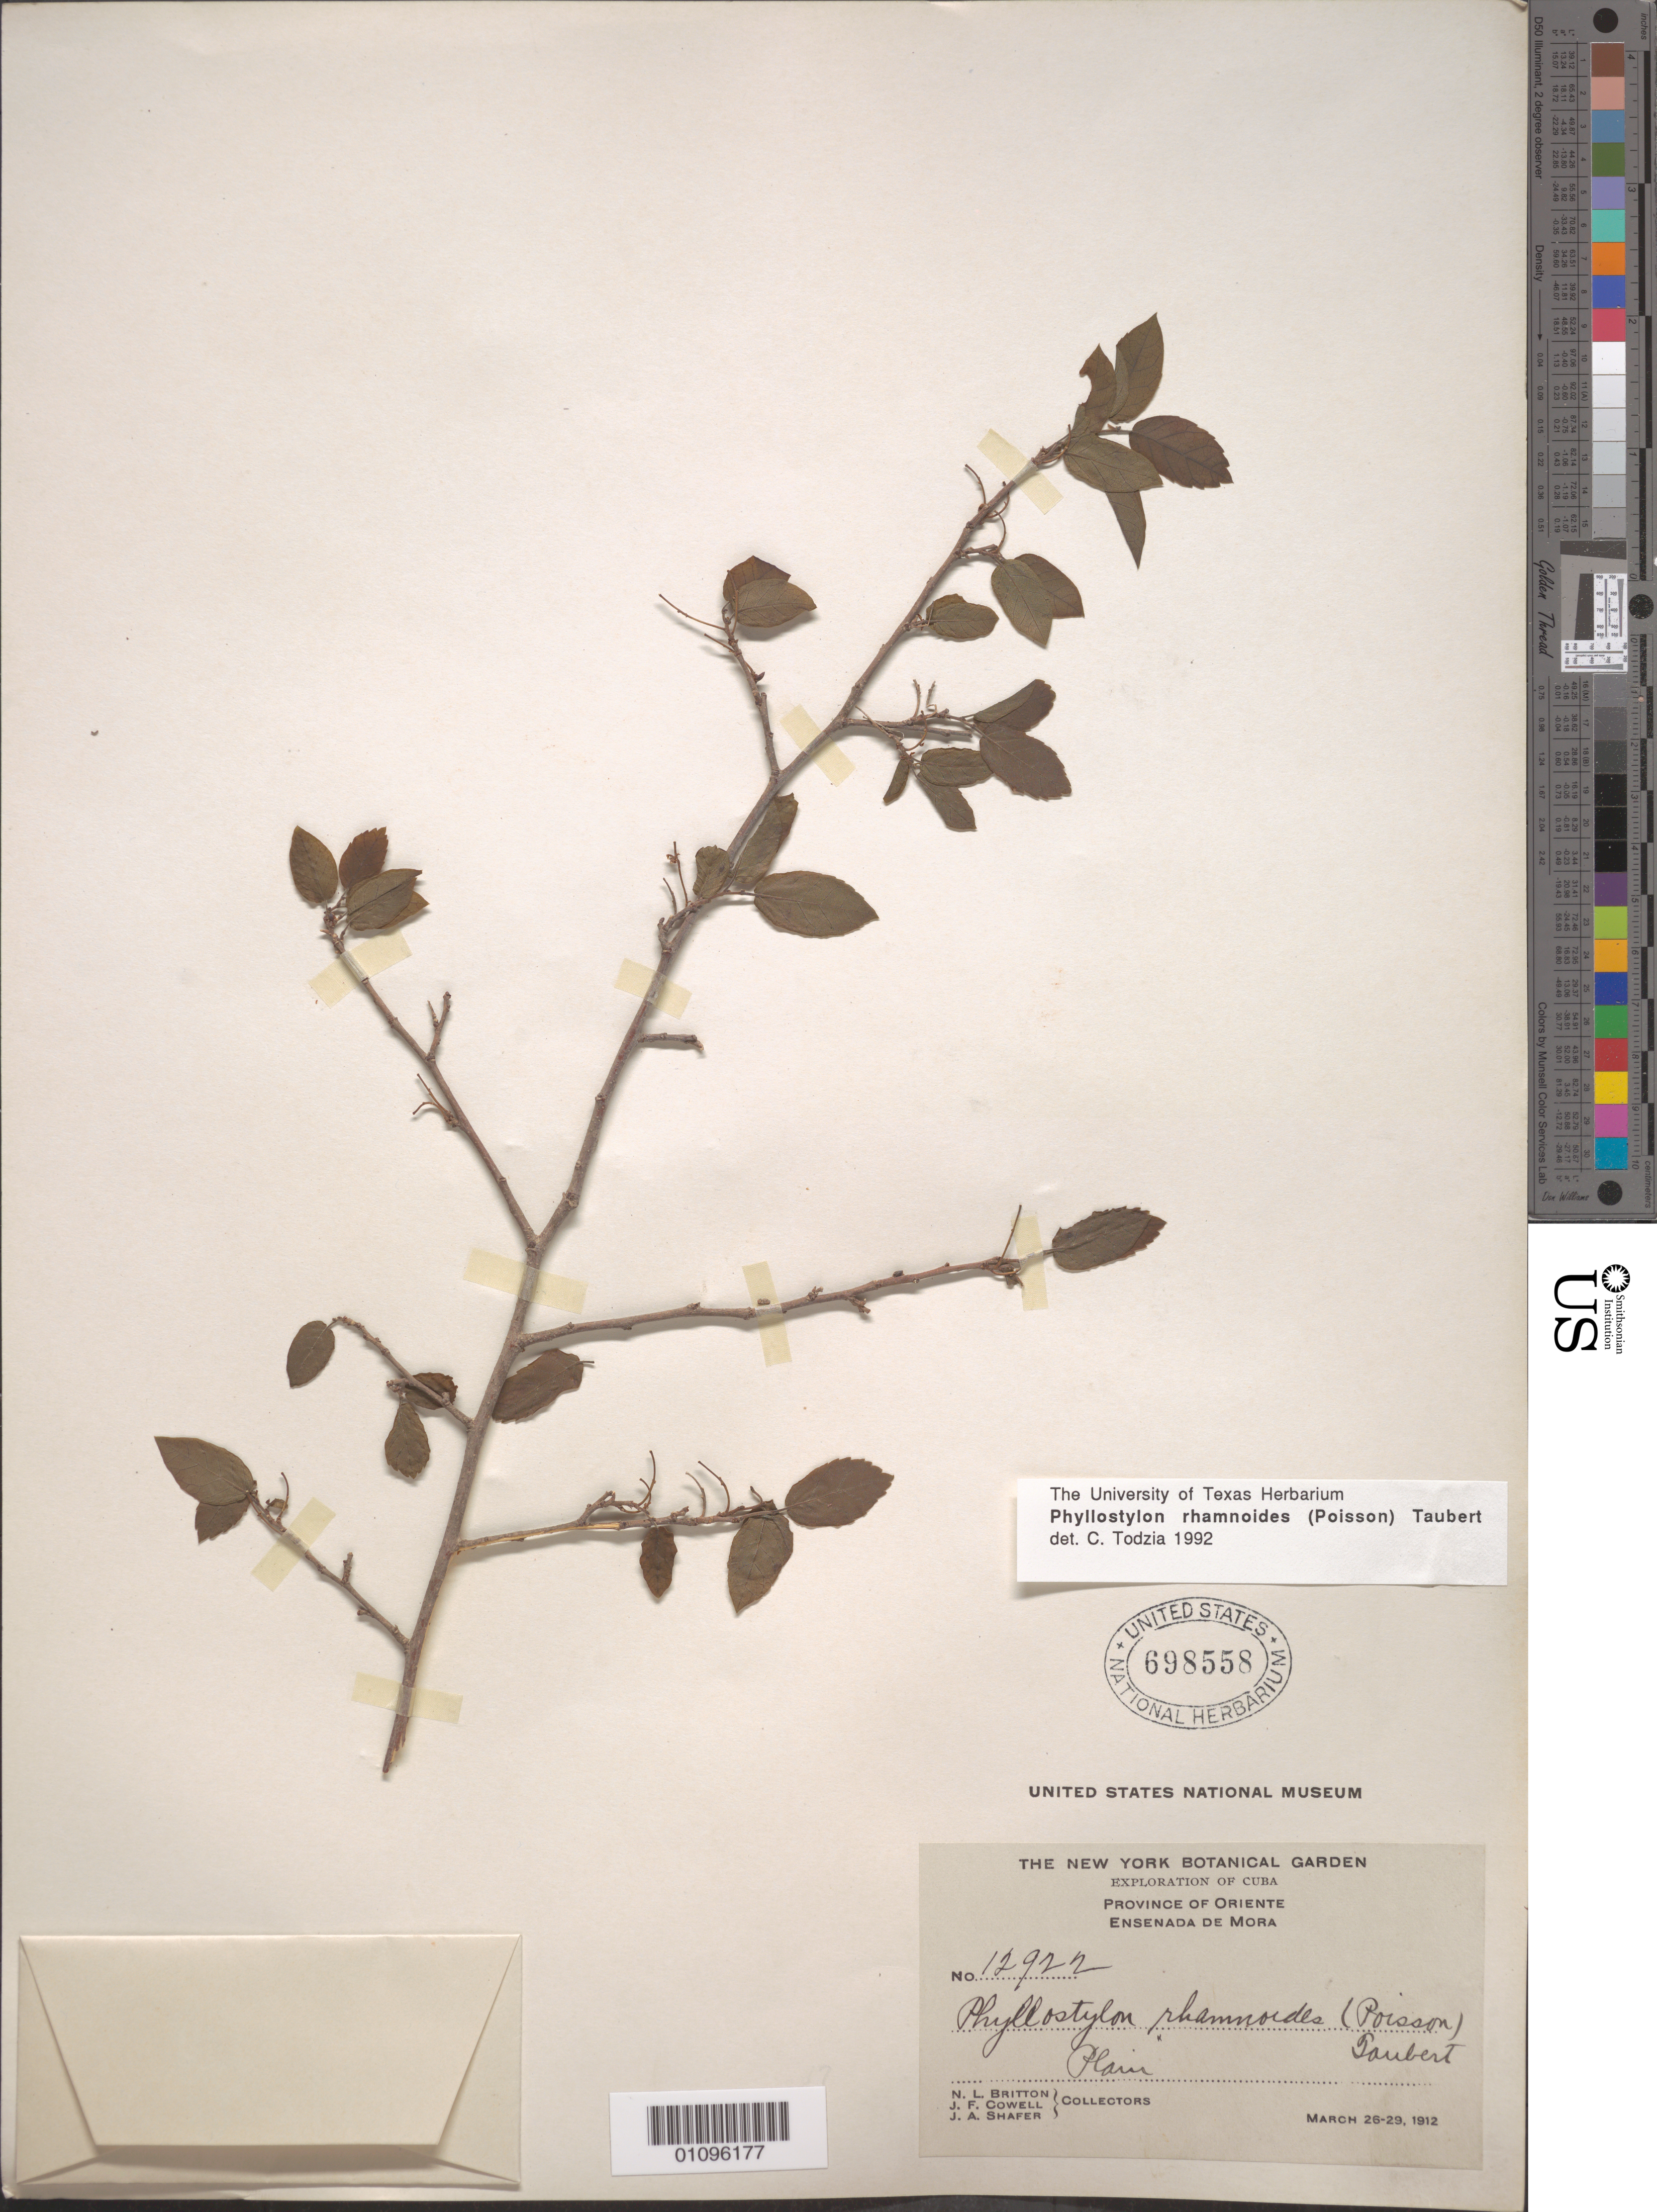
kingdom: Plantae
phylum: Tracheophyta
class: Magnoliopsida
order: Rosales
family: Ulmaceae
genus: Phyllostylon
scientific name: Phyllostylon rhamnoides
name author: (J. Poiss.) Taub.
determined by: Todzia, C. A., (TEX), University of Texas Austin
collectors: N. Britton, J. F. Cowell & J. A. Shafer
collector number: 12922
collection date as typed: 26 Mar 1912 to 29 Mar 1912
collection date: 1912-03-26/1912-03-29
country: Cuba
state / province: Oriente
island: Cuba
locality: Ensenada de Mora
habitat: Plain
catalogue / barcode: US 698558